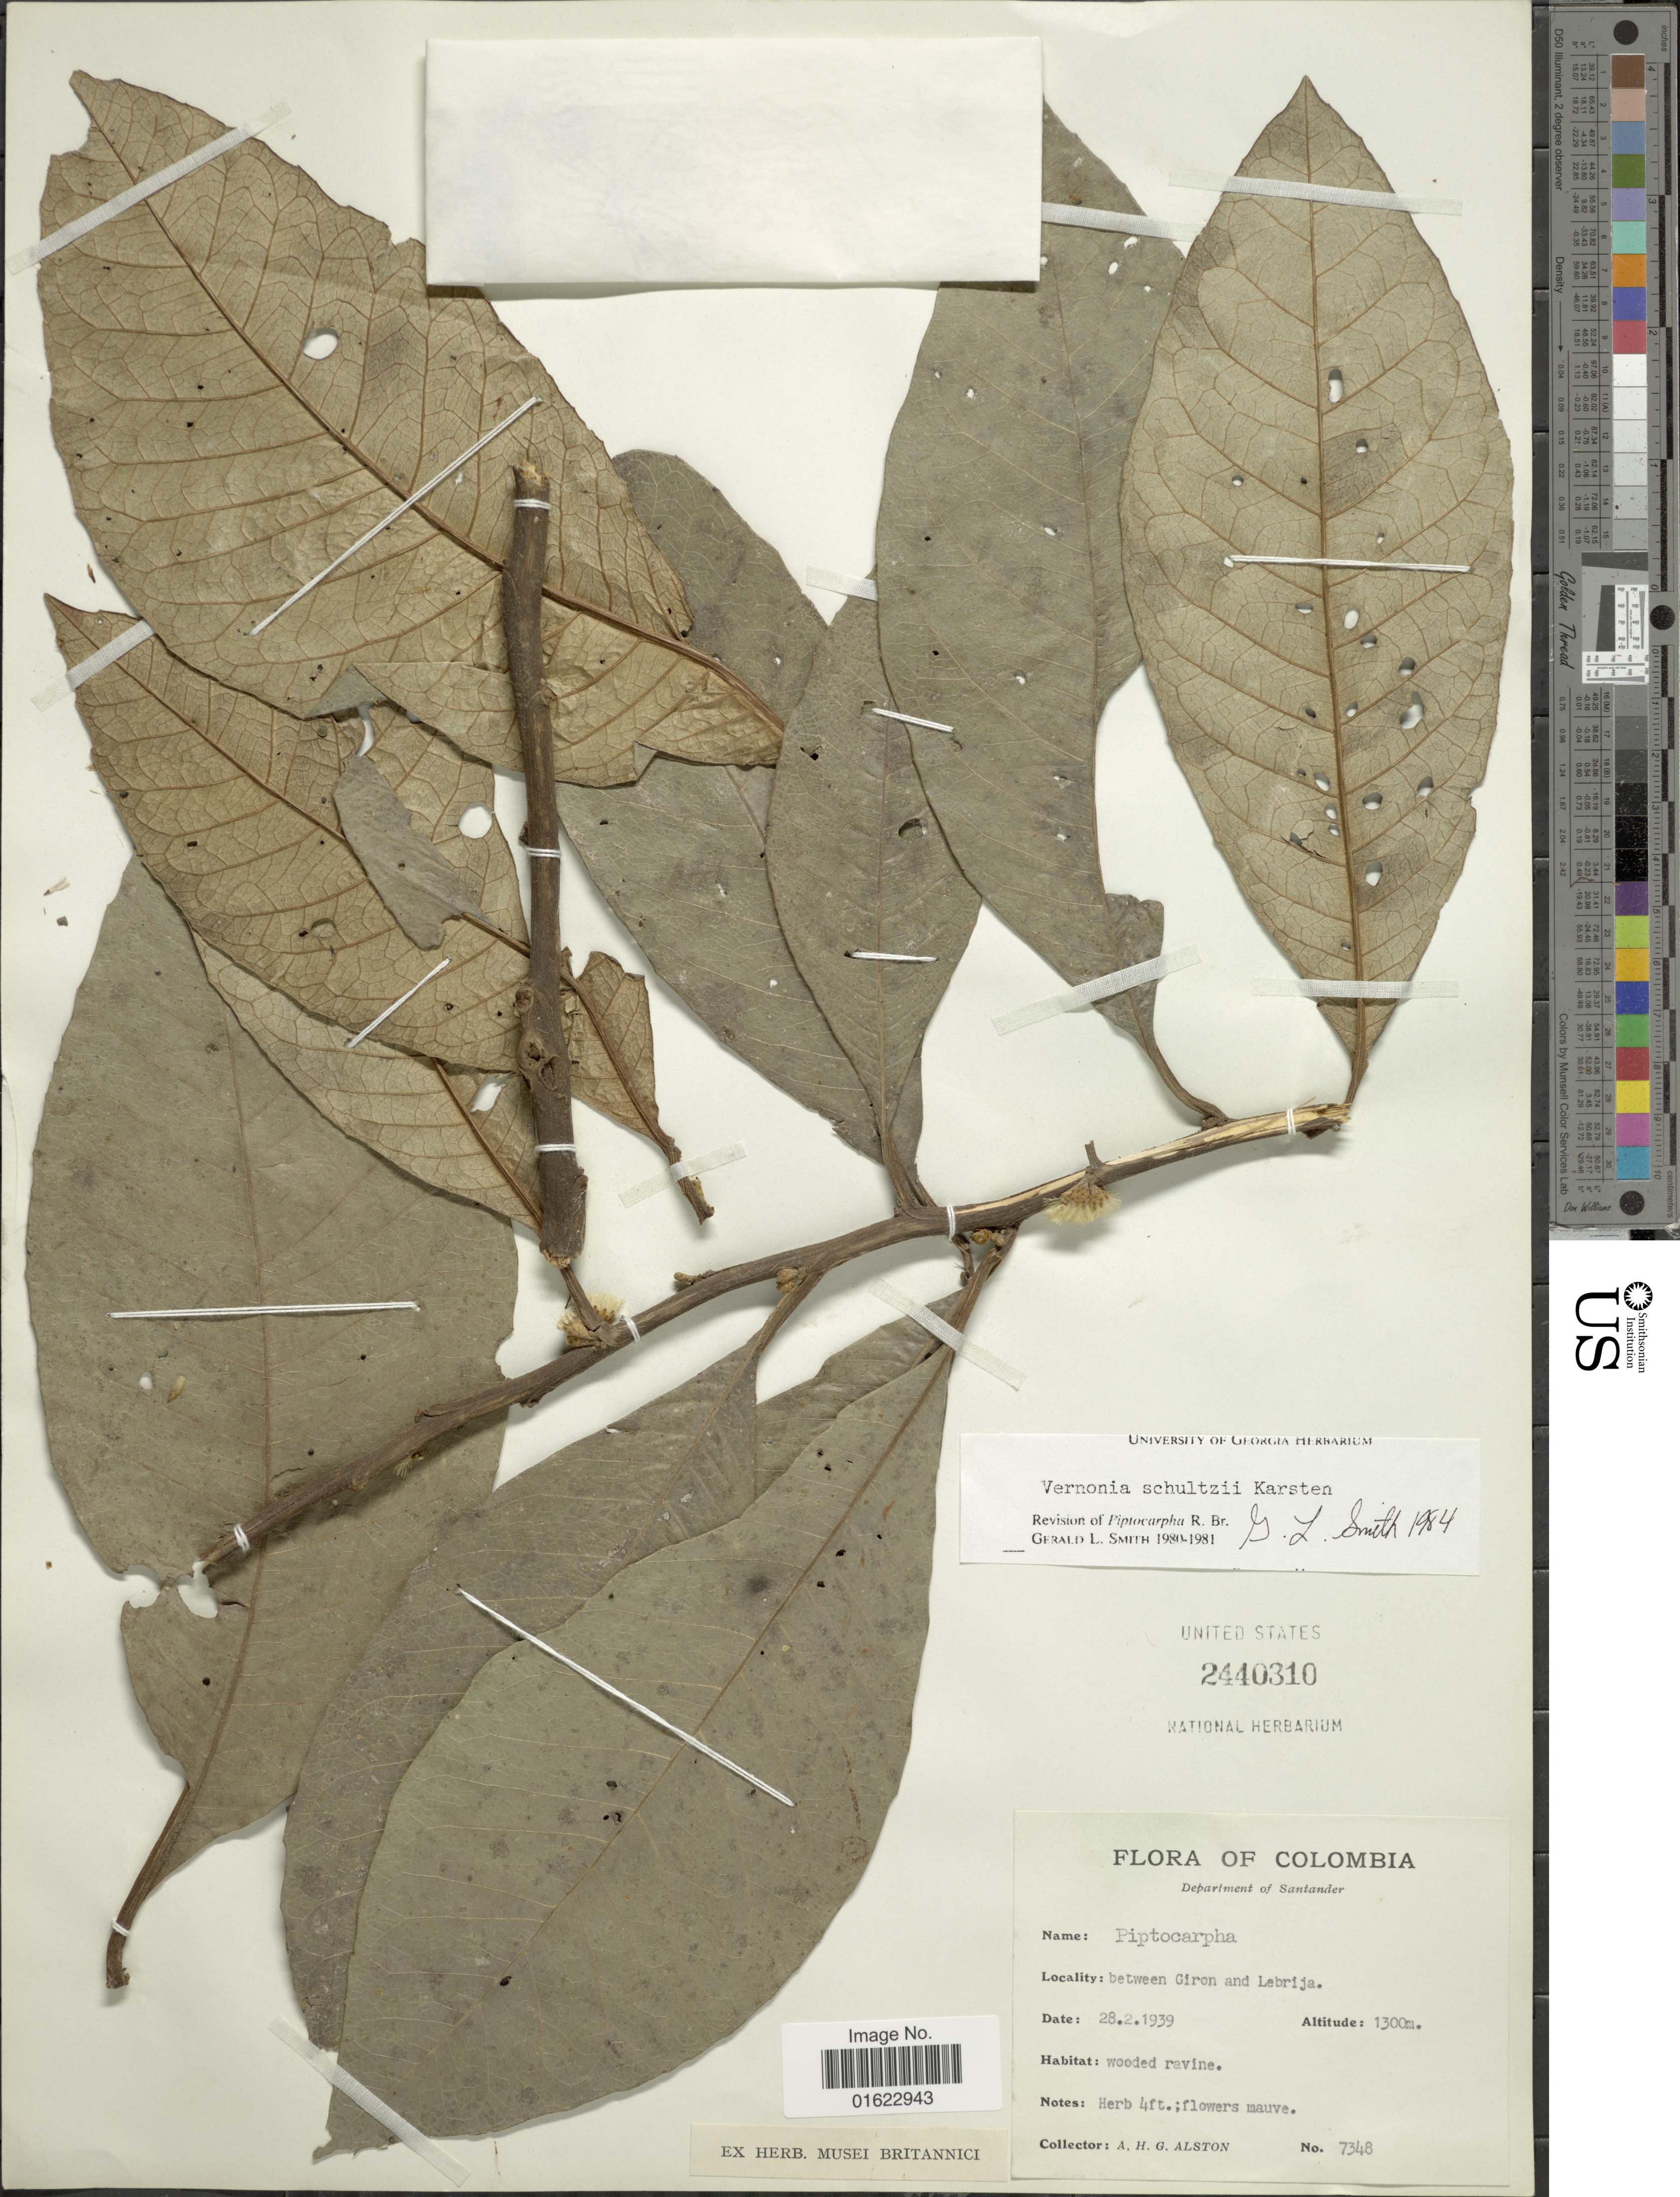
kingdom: Plantae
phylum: Tracheophyta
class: Magnoliopsida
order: Asterales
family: Asteraceae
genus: Pseudopiptocarpha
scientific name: Pseudopiptocarpha schultzii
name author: (H. Karst. ex Sch. Bip.) H. Rob.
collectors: A. H. Alston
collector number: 7348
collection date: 1939-02-28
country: Colombia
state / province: Santander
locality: Colombia, Department ofSantander, between Ciron and Lebrija.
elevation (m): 1300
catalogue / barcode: US 2440310